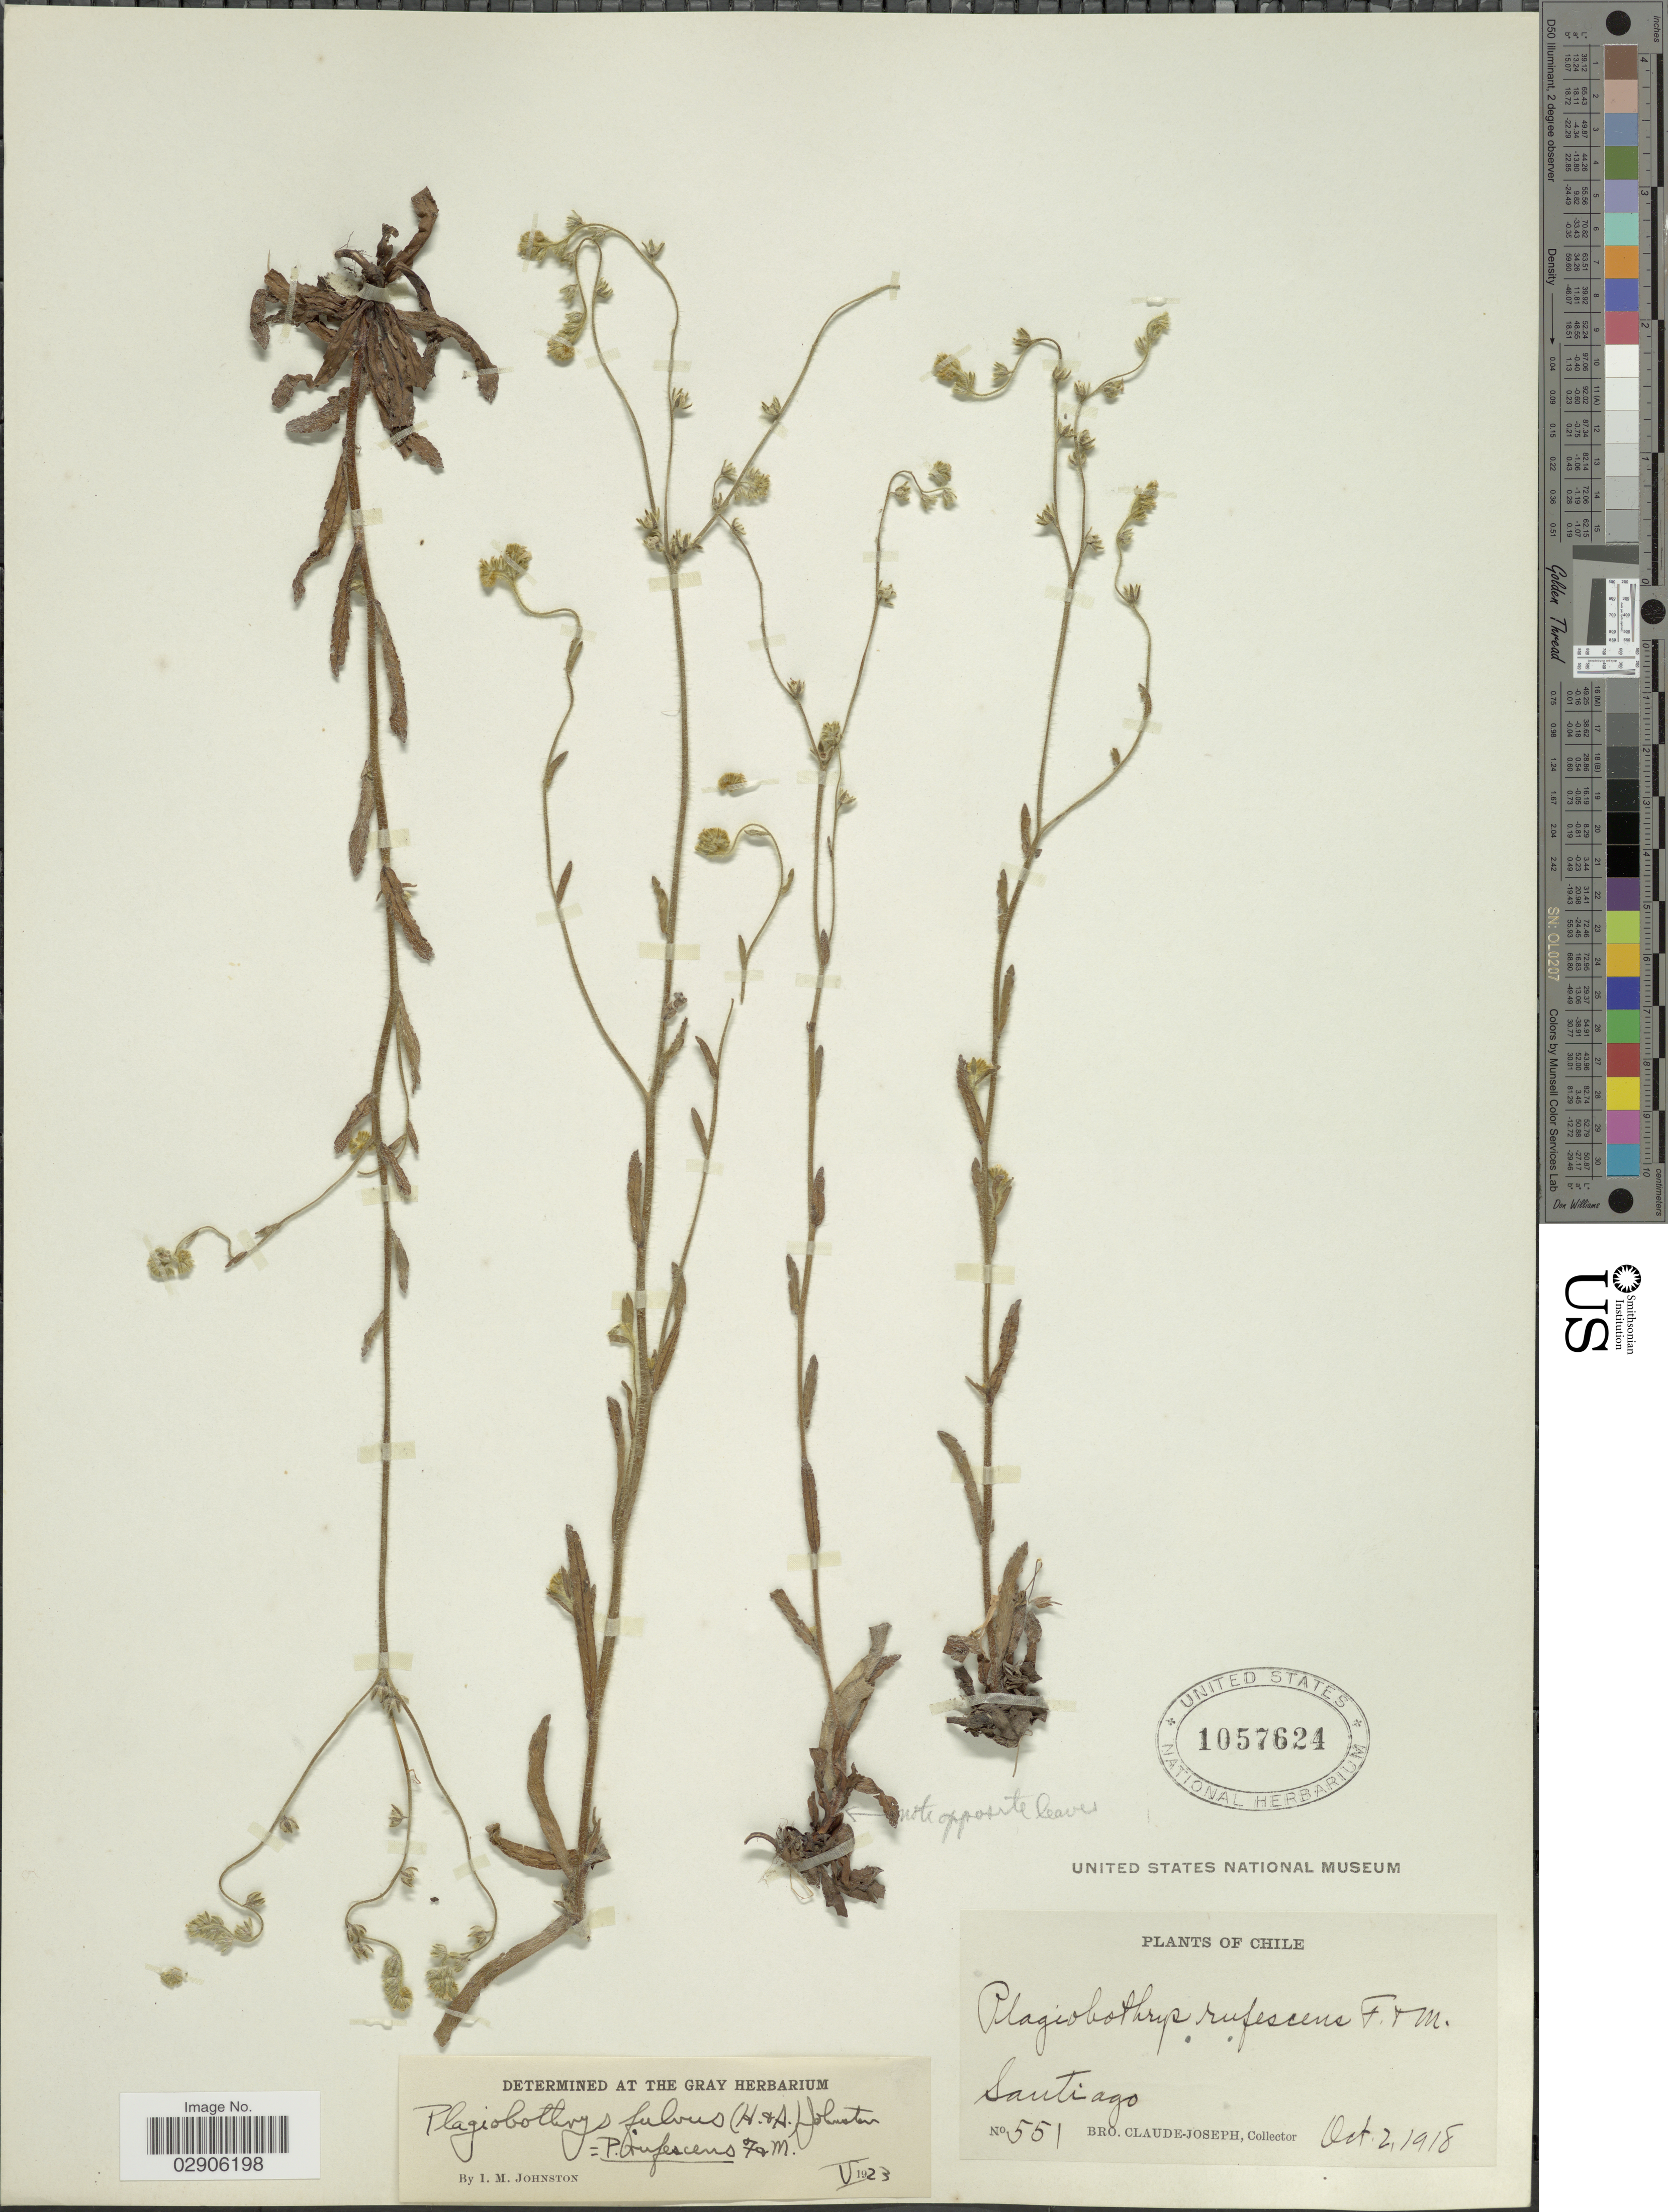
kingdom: Plantae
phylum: Tracheophyta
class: Magnoliopsida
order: Boraginales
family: Boraginaceae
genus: Plagiobothrys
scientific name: Plagiobothrys fulvus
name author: (Hook. & Arn.) I.M. Johnst.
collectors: Bro. Claude-Joseph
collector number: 551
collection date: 1918-10-02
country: Chile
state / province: Región Metropolitana (RM)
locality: Santiago.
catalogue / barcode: US 1057624